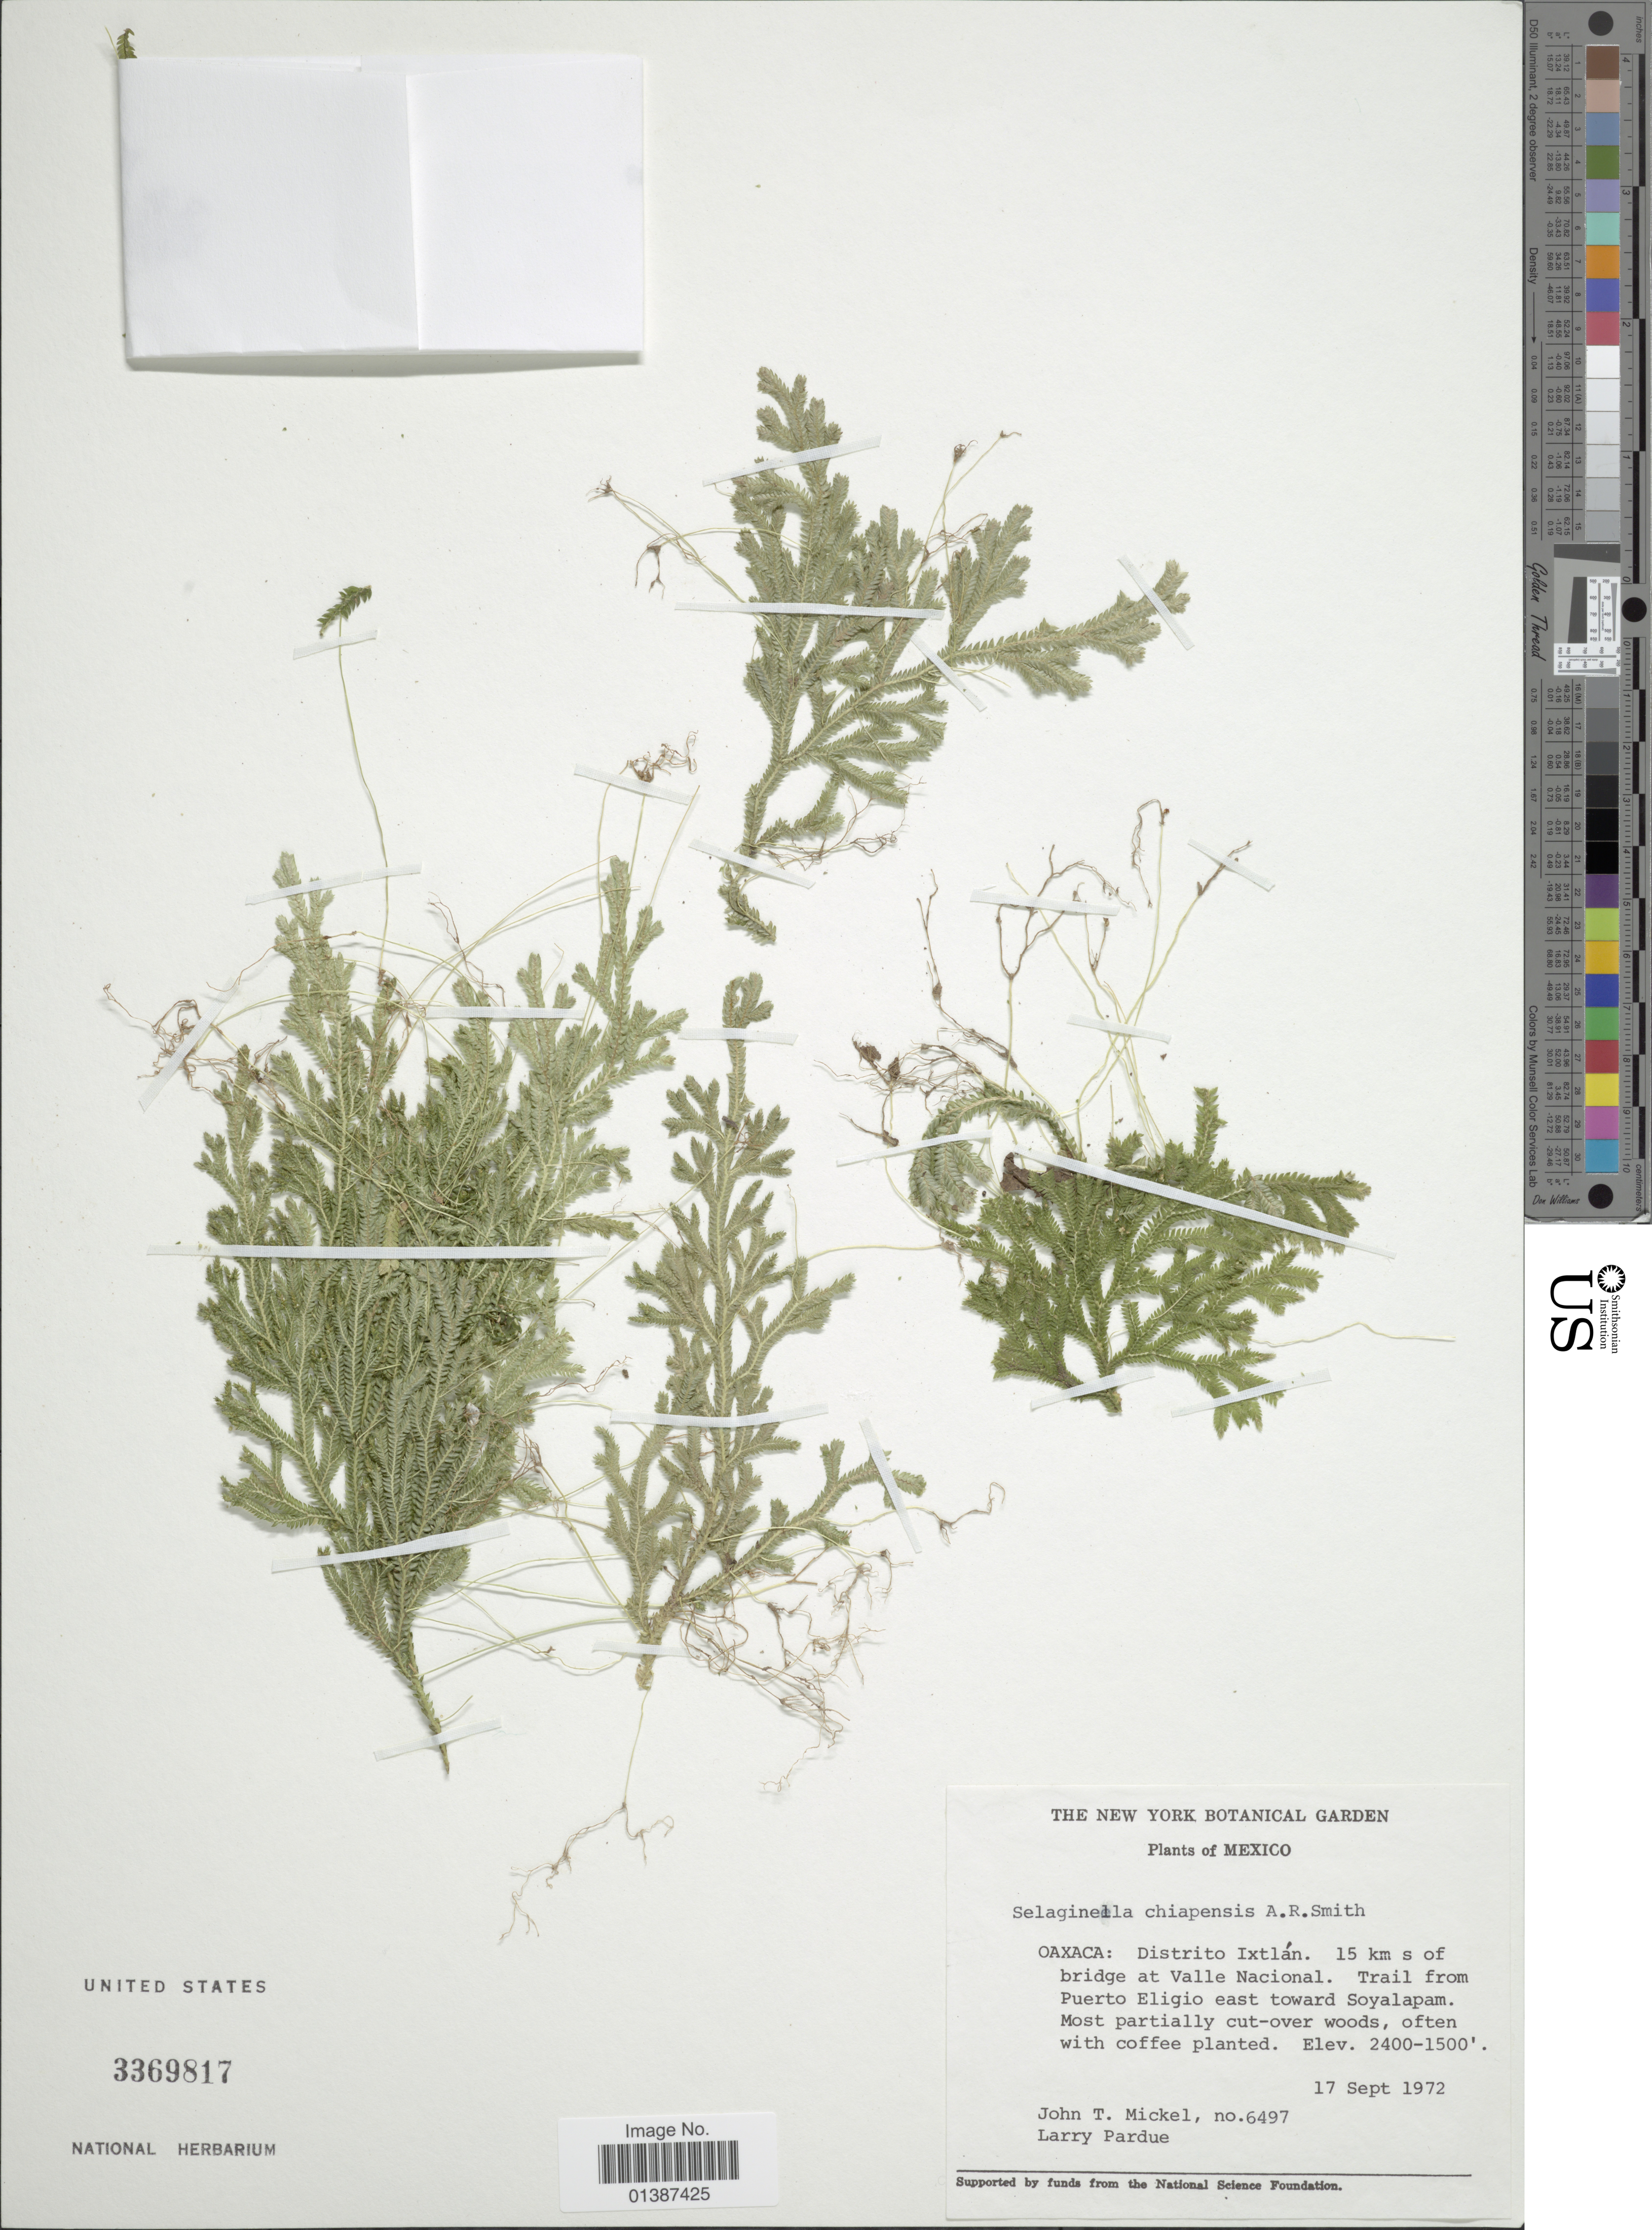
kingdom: Plantae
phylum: Tracheophyta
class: Lycopodiopsida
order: Selaginellales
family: Selaginellaceae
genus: Selaginella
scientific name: Selaginella chiapensis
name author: A.R. Sm.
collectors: J. T. Mickel & L. Pardue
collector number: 6497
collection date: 1972-09-17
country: Mexico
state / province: Oaxaca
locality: Distrito Ixtlán. 15 km s of bridge at Valle Nacional. Trail from Puerto Eligio east toward Soyalapam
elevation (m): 457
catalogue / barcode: US 3369817